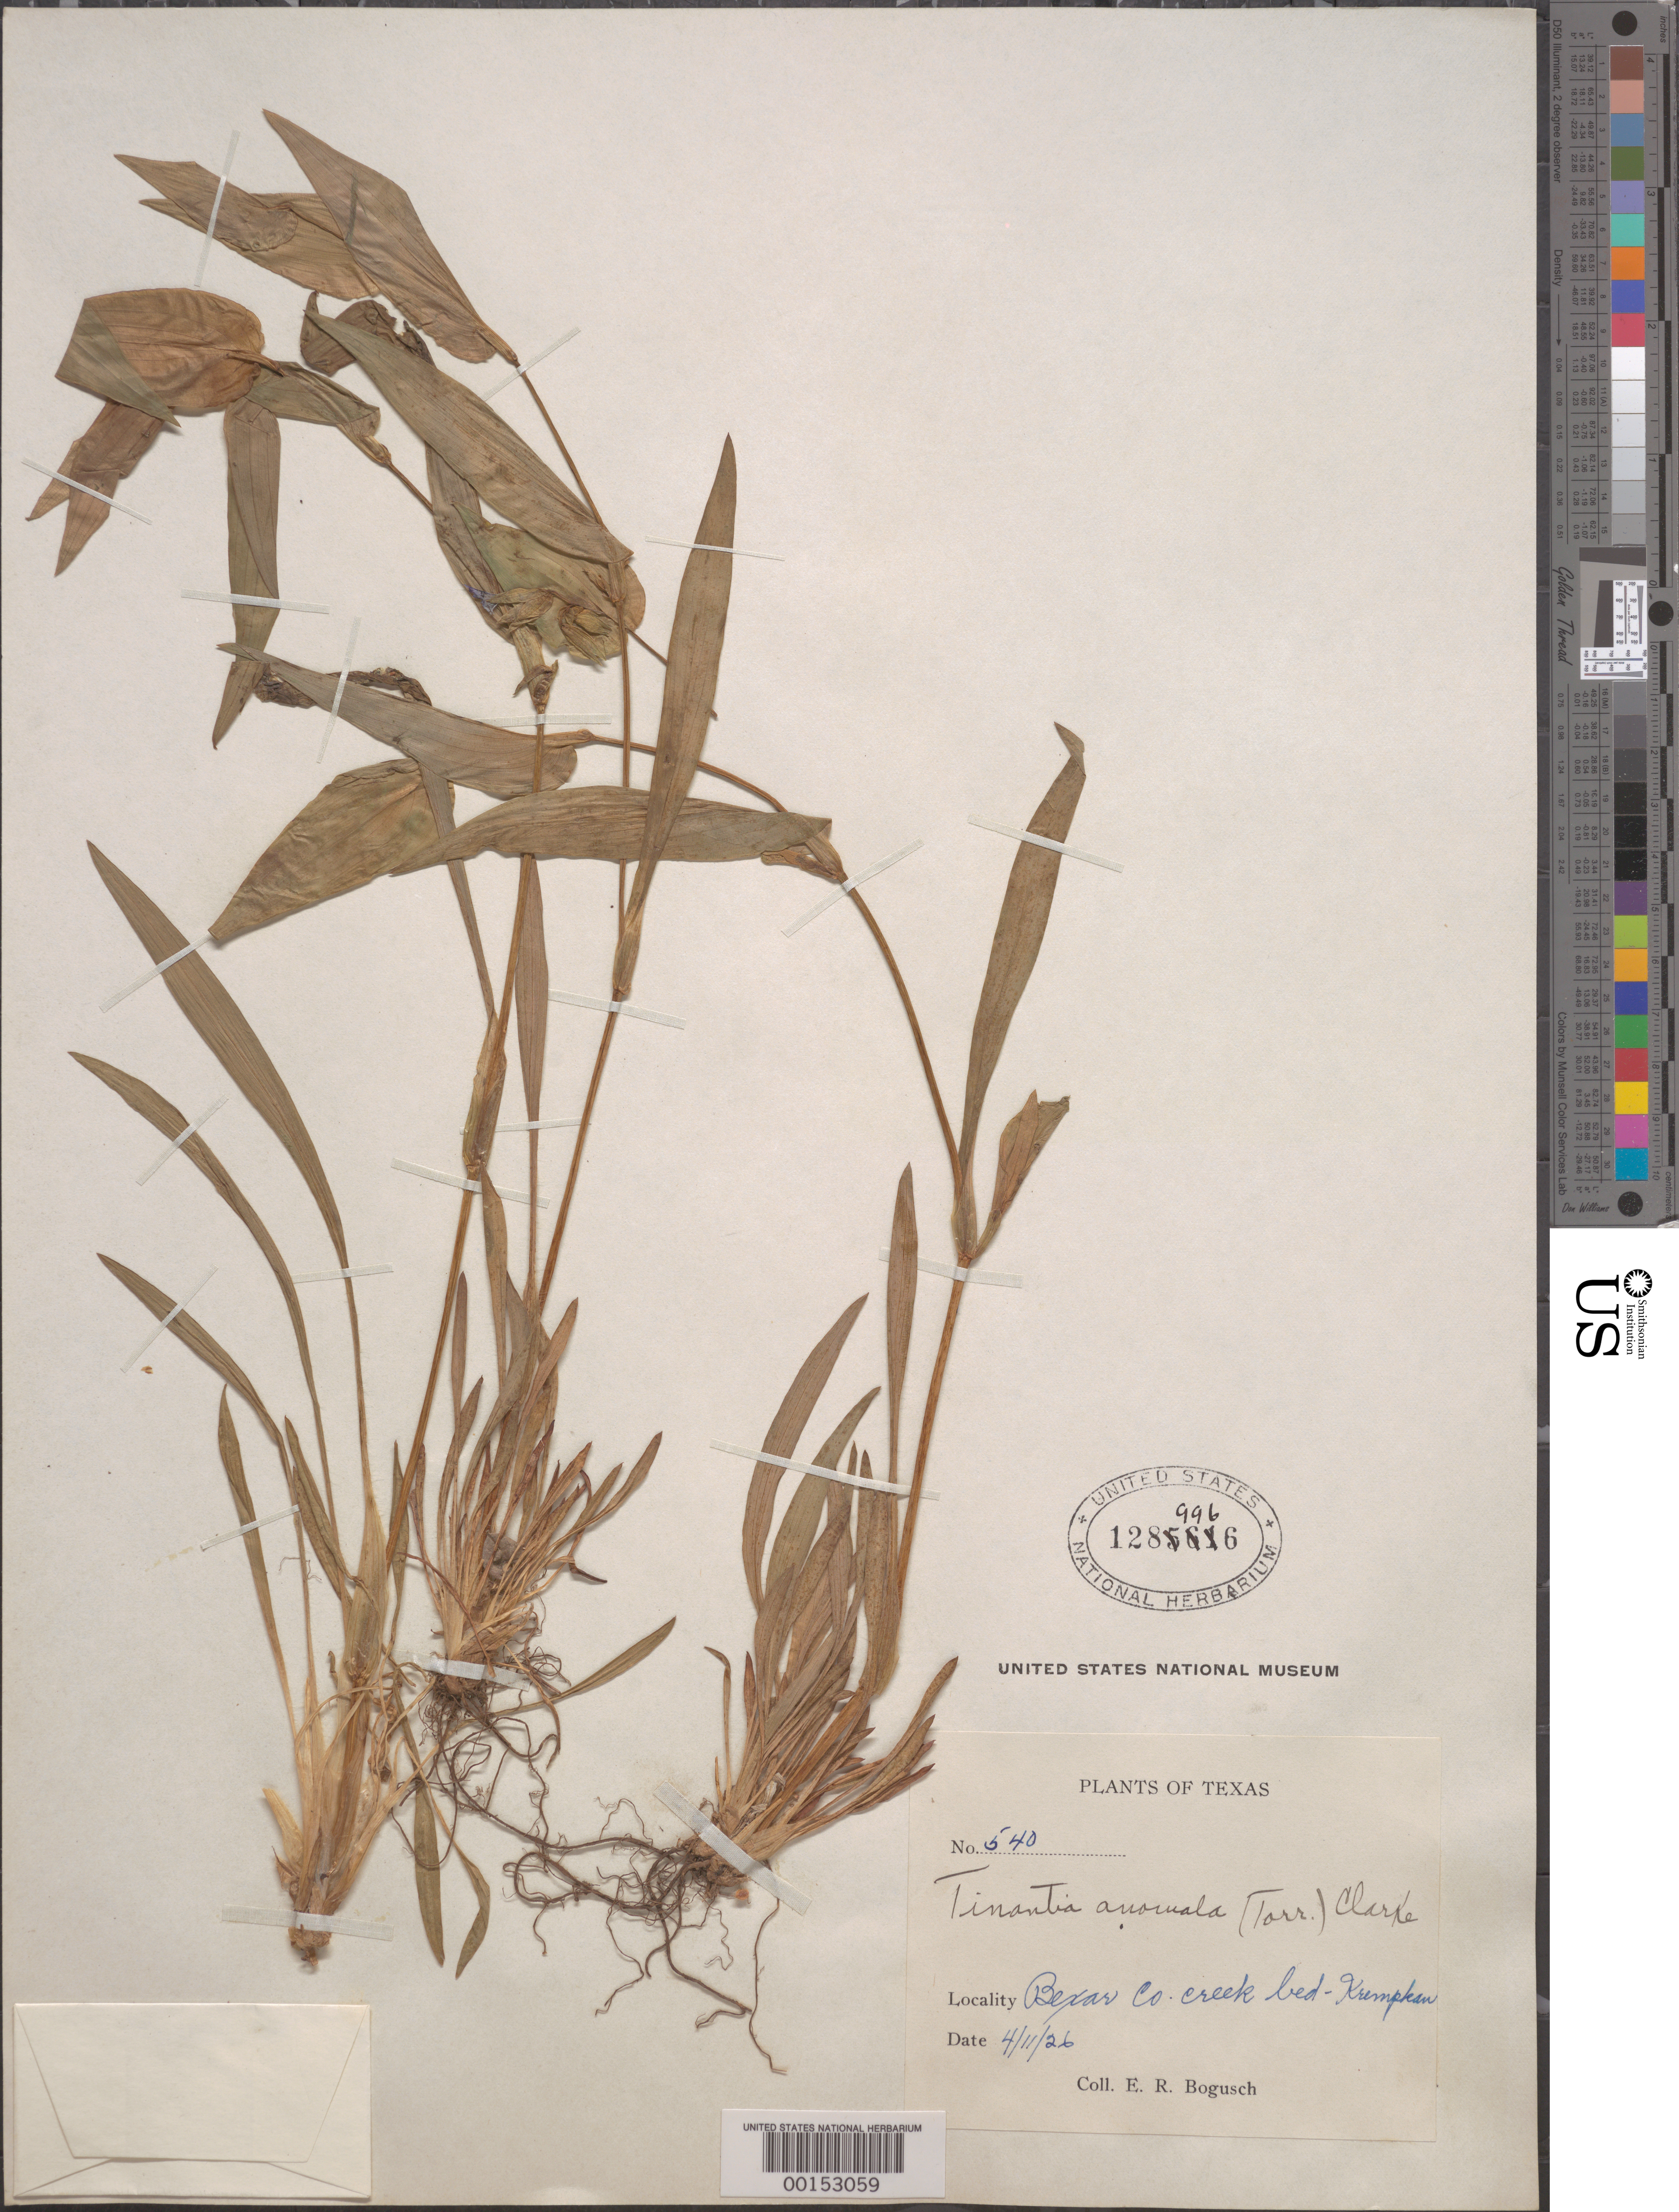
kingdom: Plantae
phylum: Tracheophyta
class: Liliopsida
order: Commelinales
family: Commelinaceae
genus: Tinantia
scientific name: Tinantia anomala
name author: (Torr.) C.B. Clarke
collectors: E. Bogusch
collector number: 540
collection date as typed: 11 Apr 1926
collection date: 1926-04-11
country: United States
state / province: Texas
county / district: Bexar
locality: Krempkan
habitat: Creek bed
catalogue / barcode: US 1289966